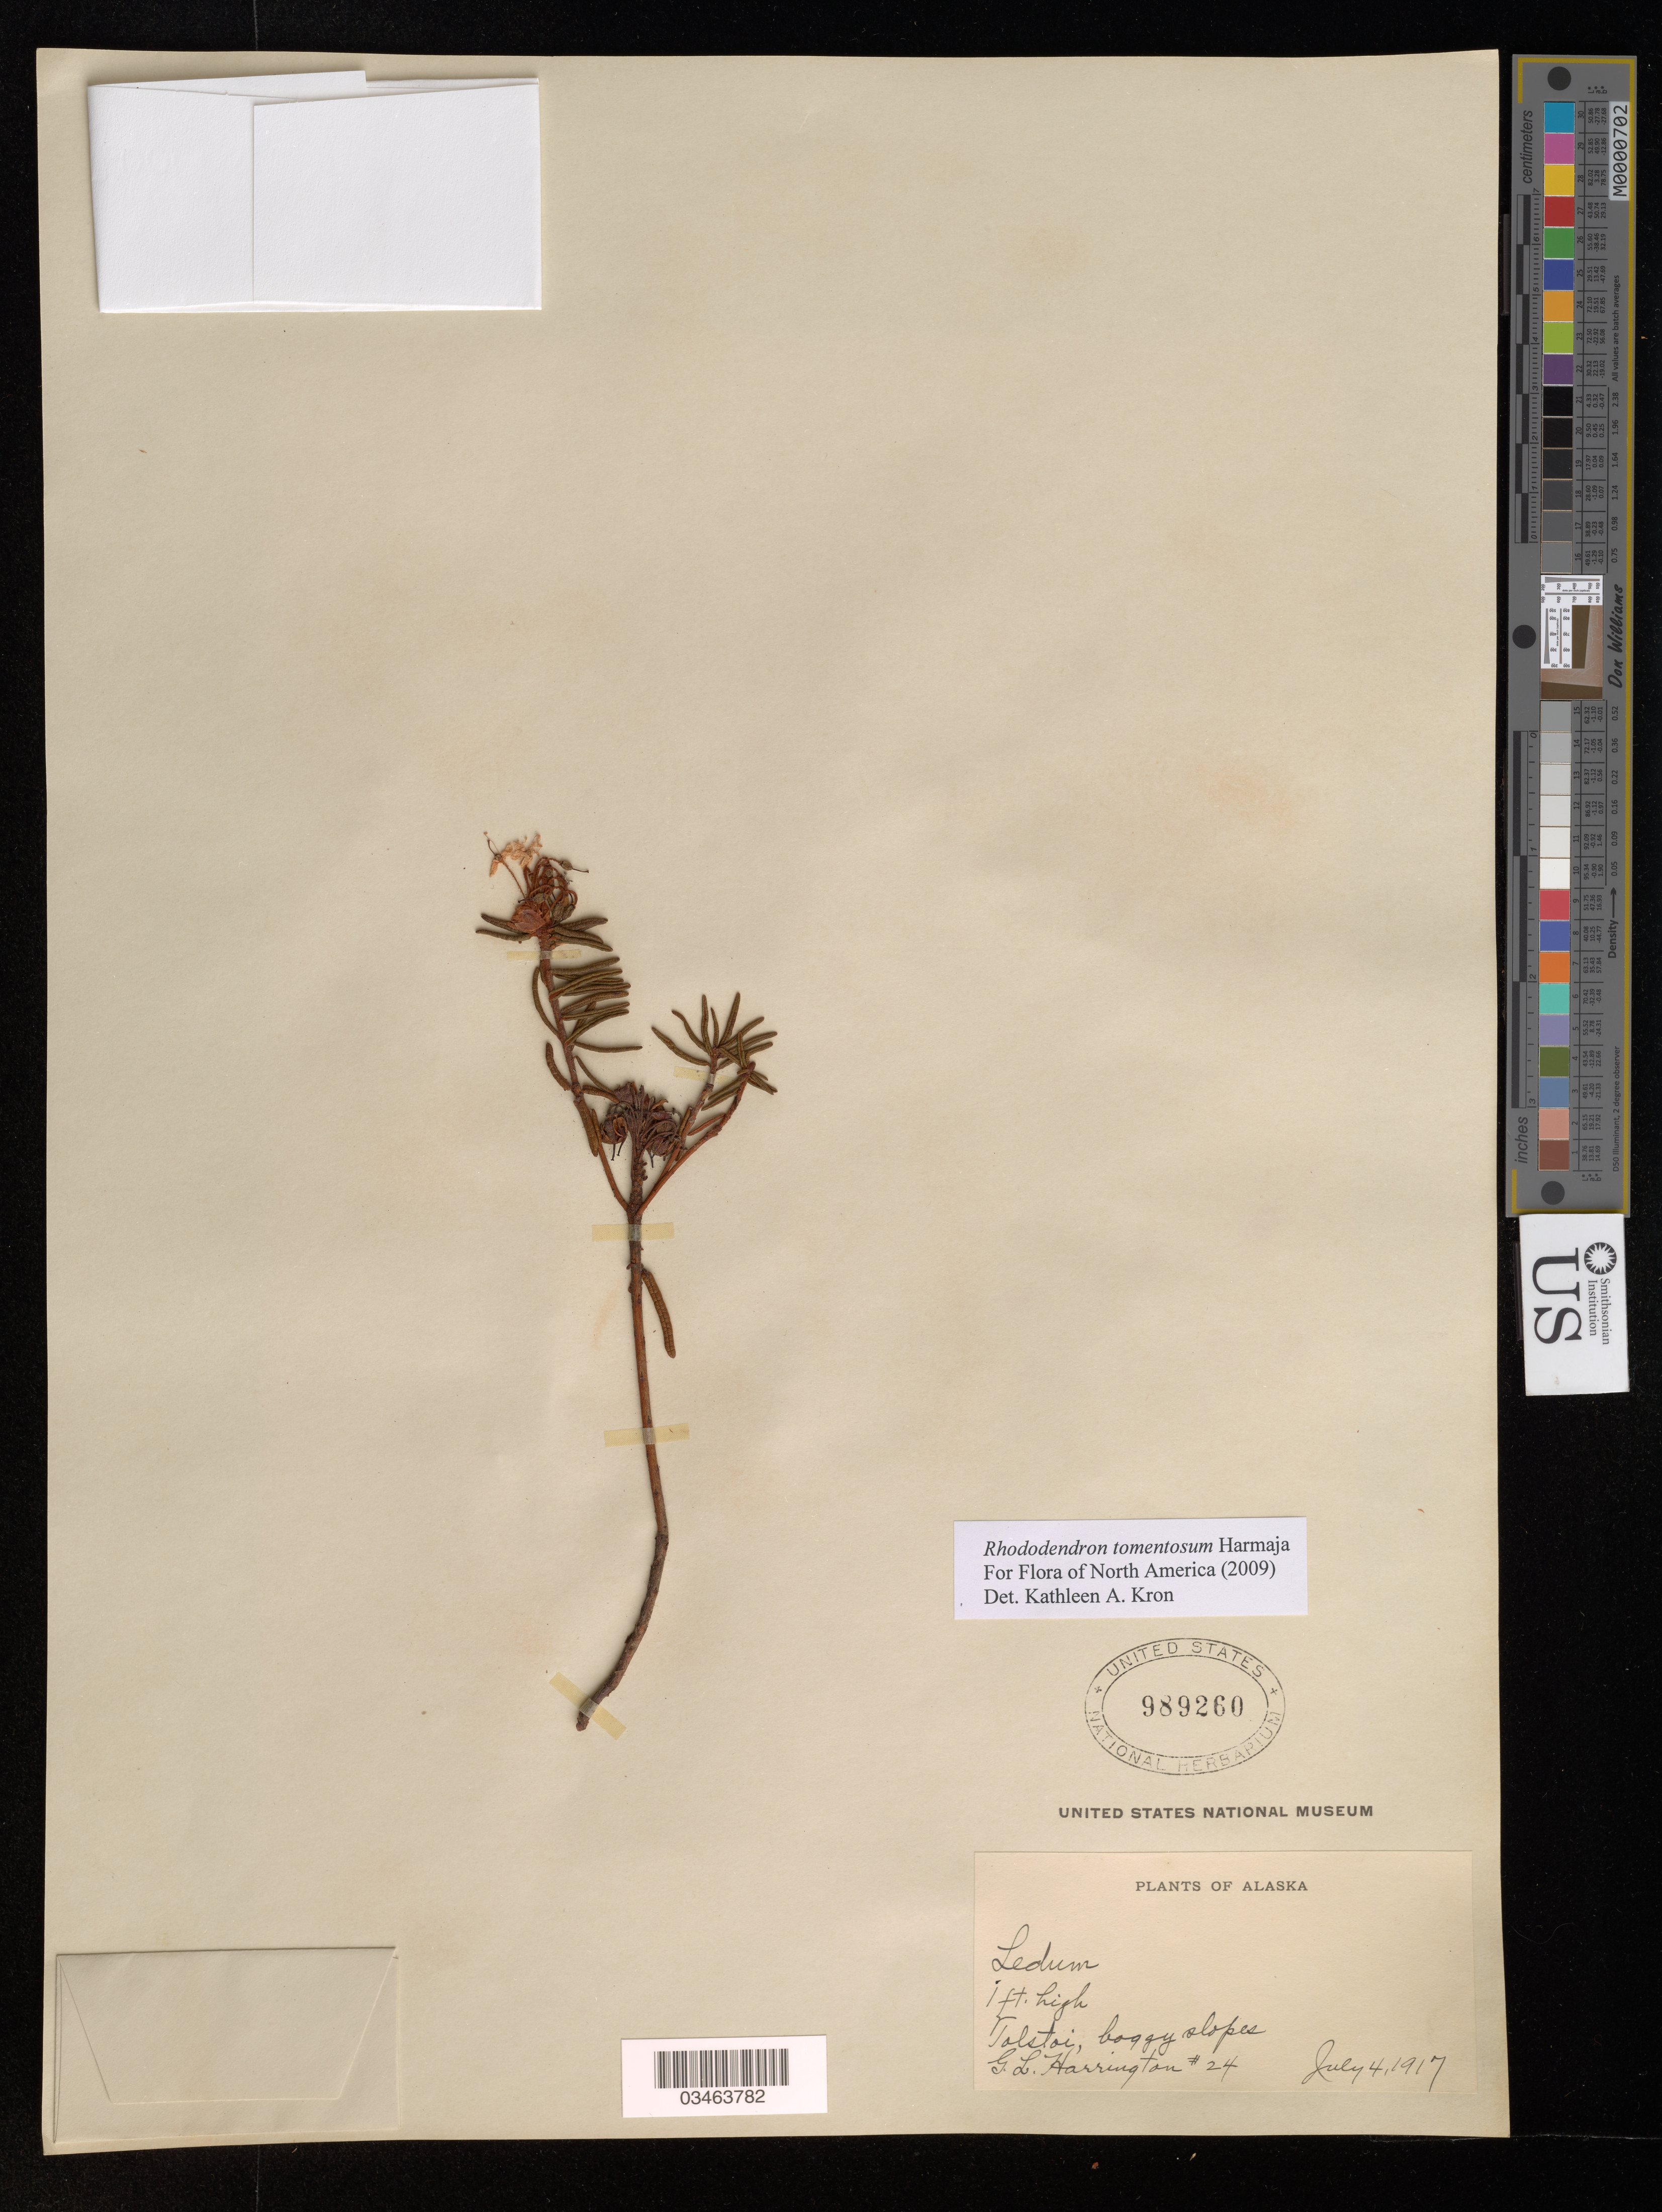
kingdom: Plantae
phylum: Tracheophyta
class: Magnoliopsida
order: Ericales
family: Ericaceae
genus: Rhododendron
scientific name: Rhododendron tomentosum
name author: Harmaja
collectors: G. Harrington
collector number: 24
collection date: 1917-07-04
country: United States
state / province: Alaska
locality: Tolstoi, boggy slopes.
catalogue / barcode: US 989260